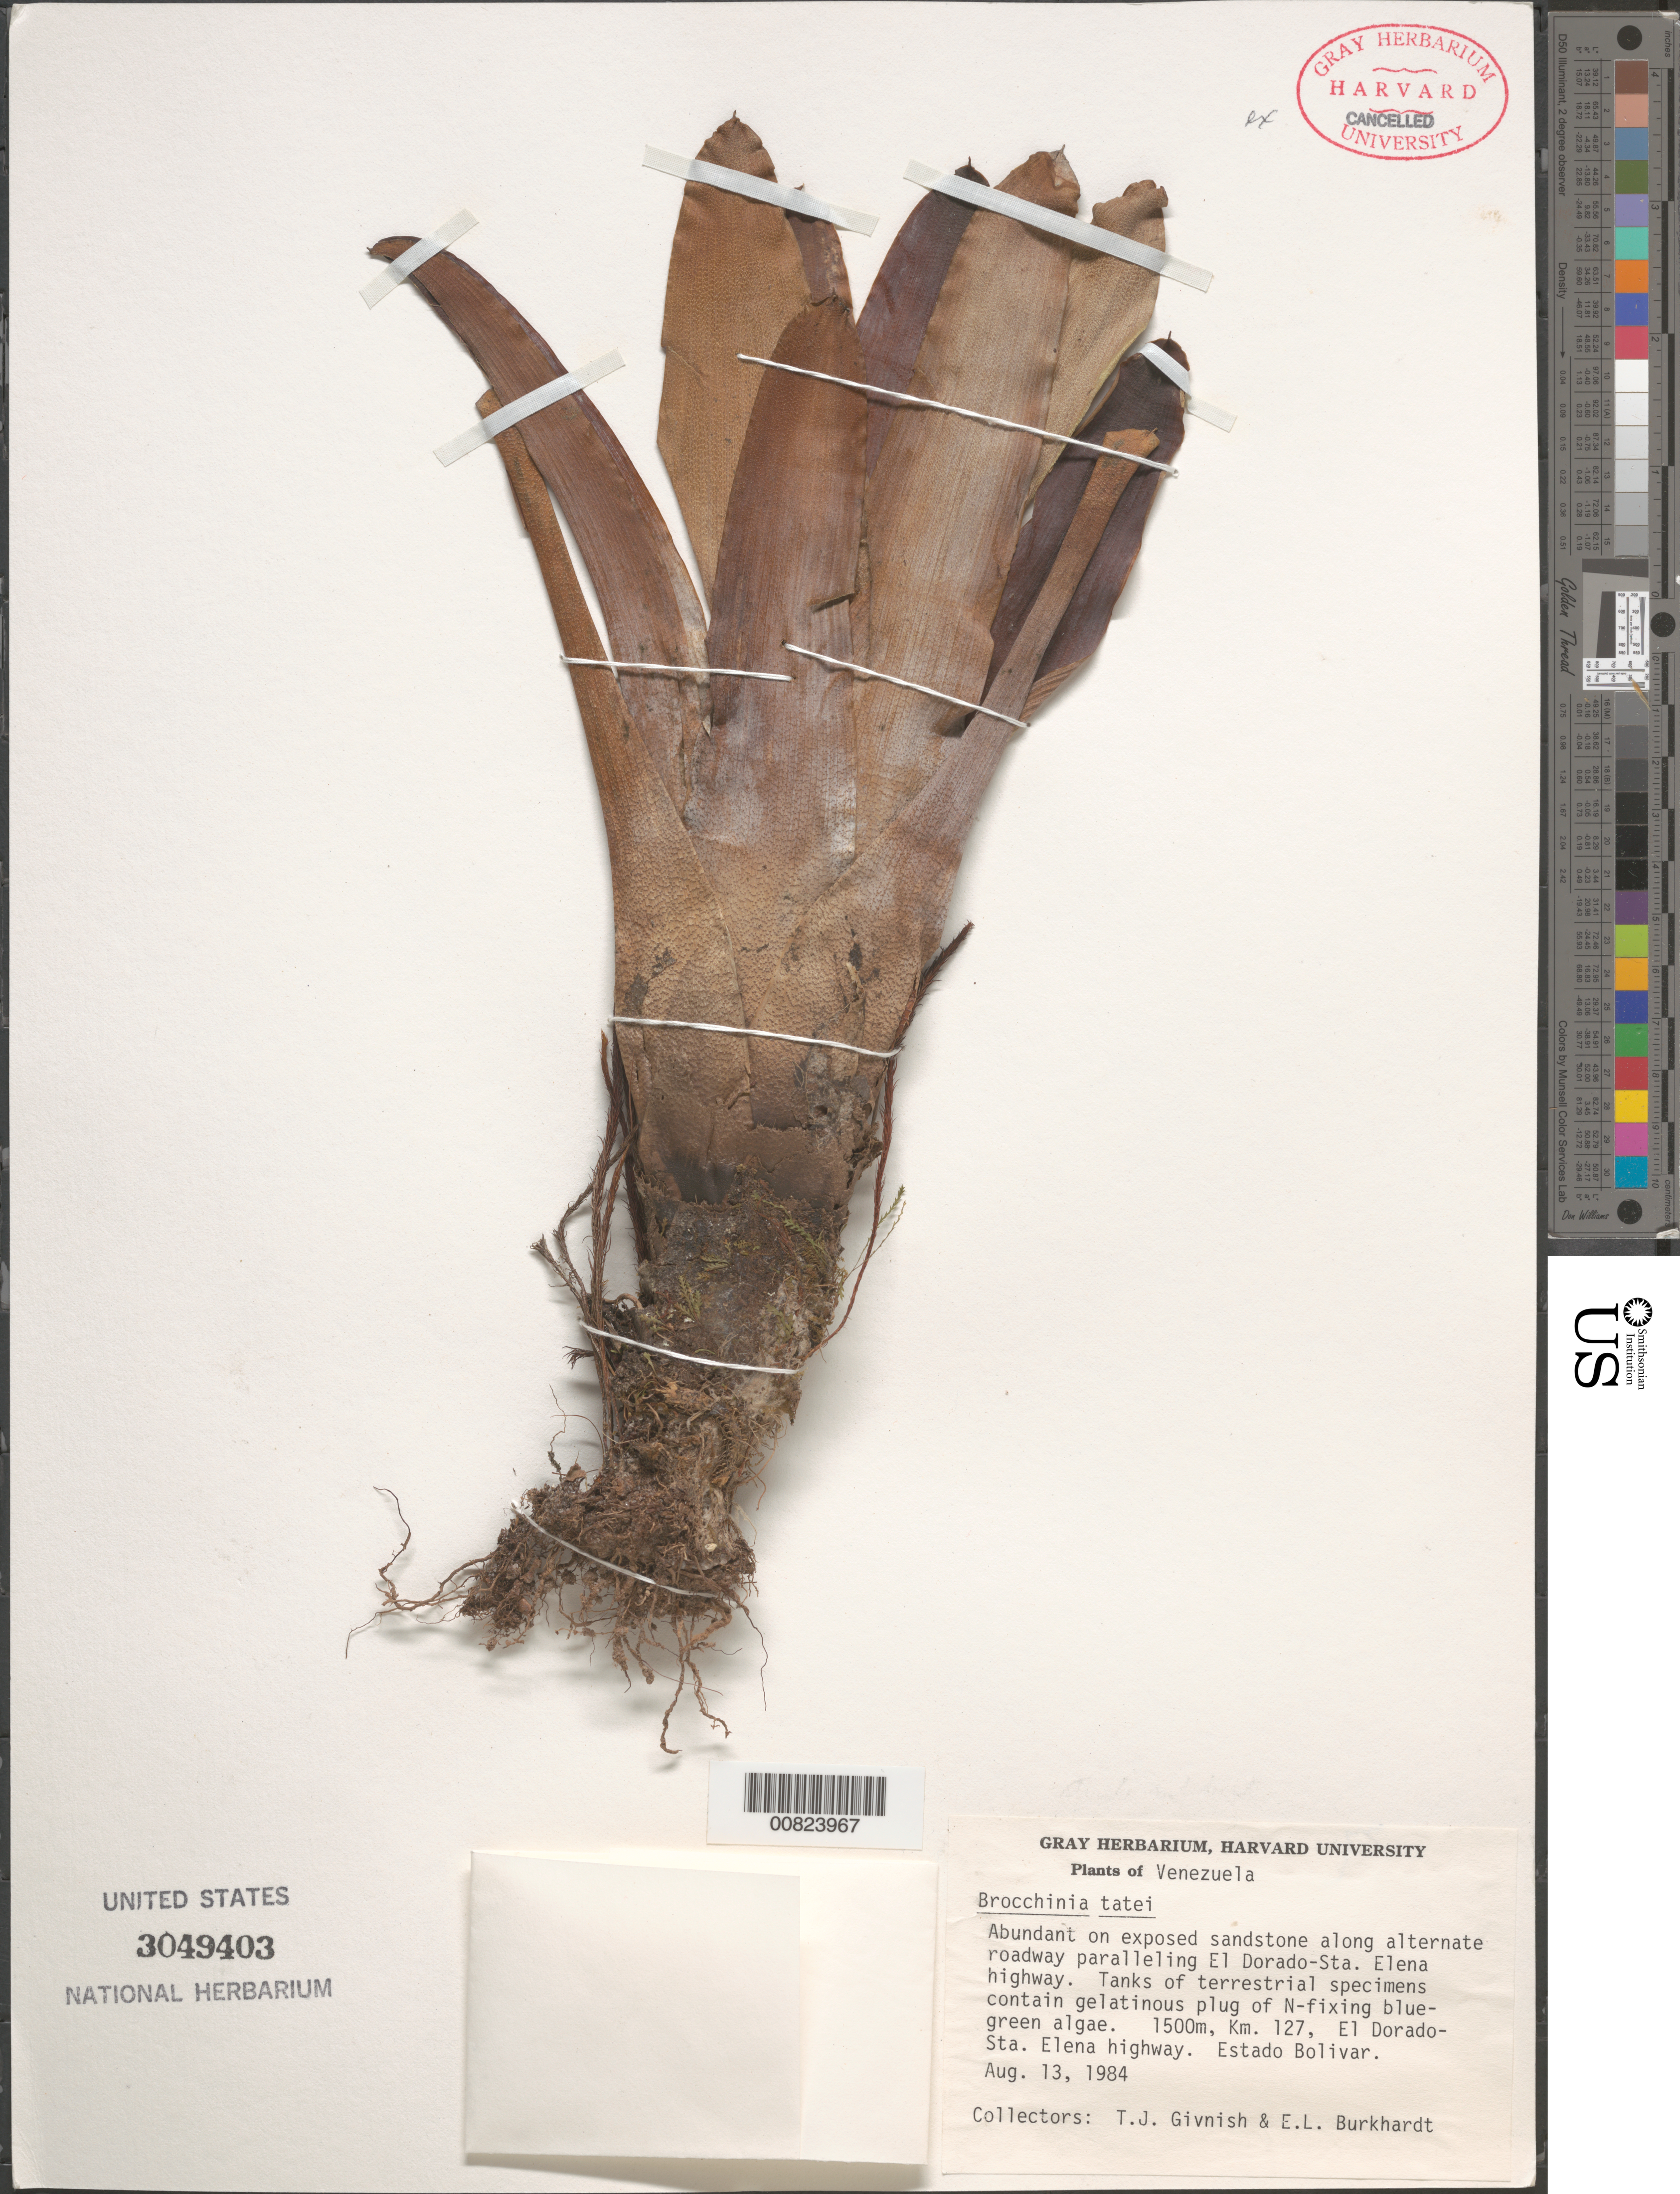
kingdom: Plantae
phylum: Tracheophyta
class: Liliopsida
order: Poales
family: Bromeliaceae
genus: Brocchinia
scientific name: Brocchinia tatei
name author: L.B. Sm.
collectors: T. J. Givnish & E. Burkhardt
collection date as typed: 13-Aug-84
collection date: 1984-08-13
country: Venezuela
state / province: Bolívar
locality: El Dorado to Santa Elena highway, km 127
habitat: Exposed sandstone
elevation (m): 1500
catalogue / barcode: US 3049403